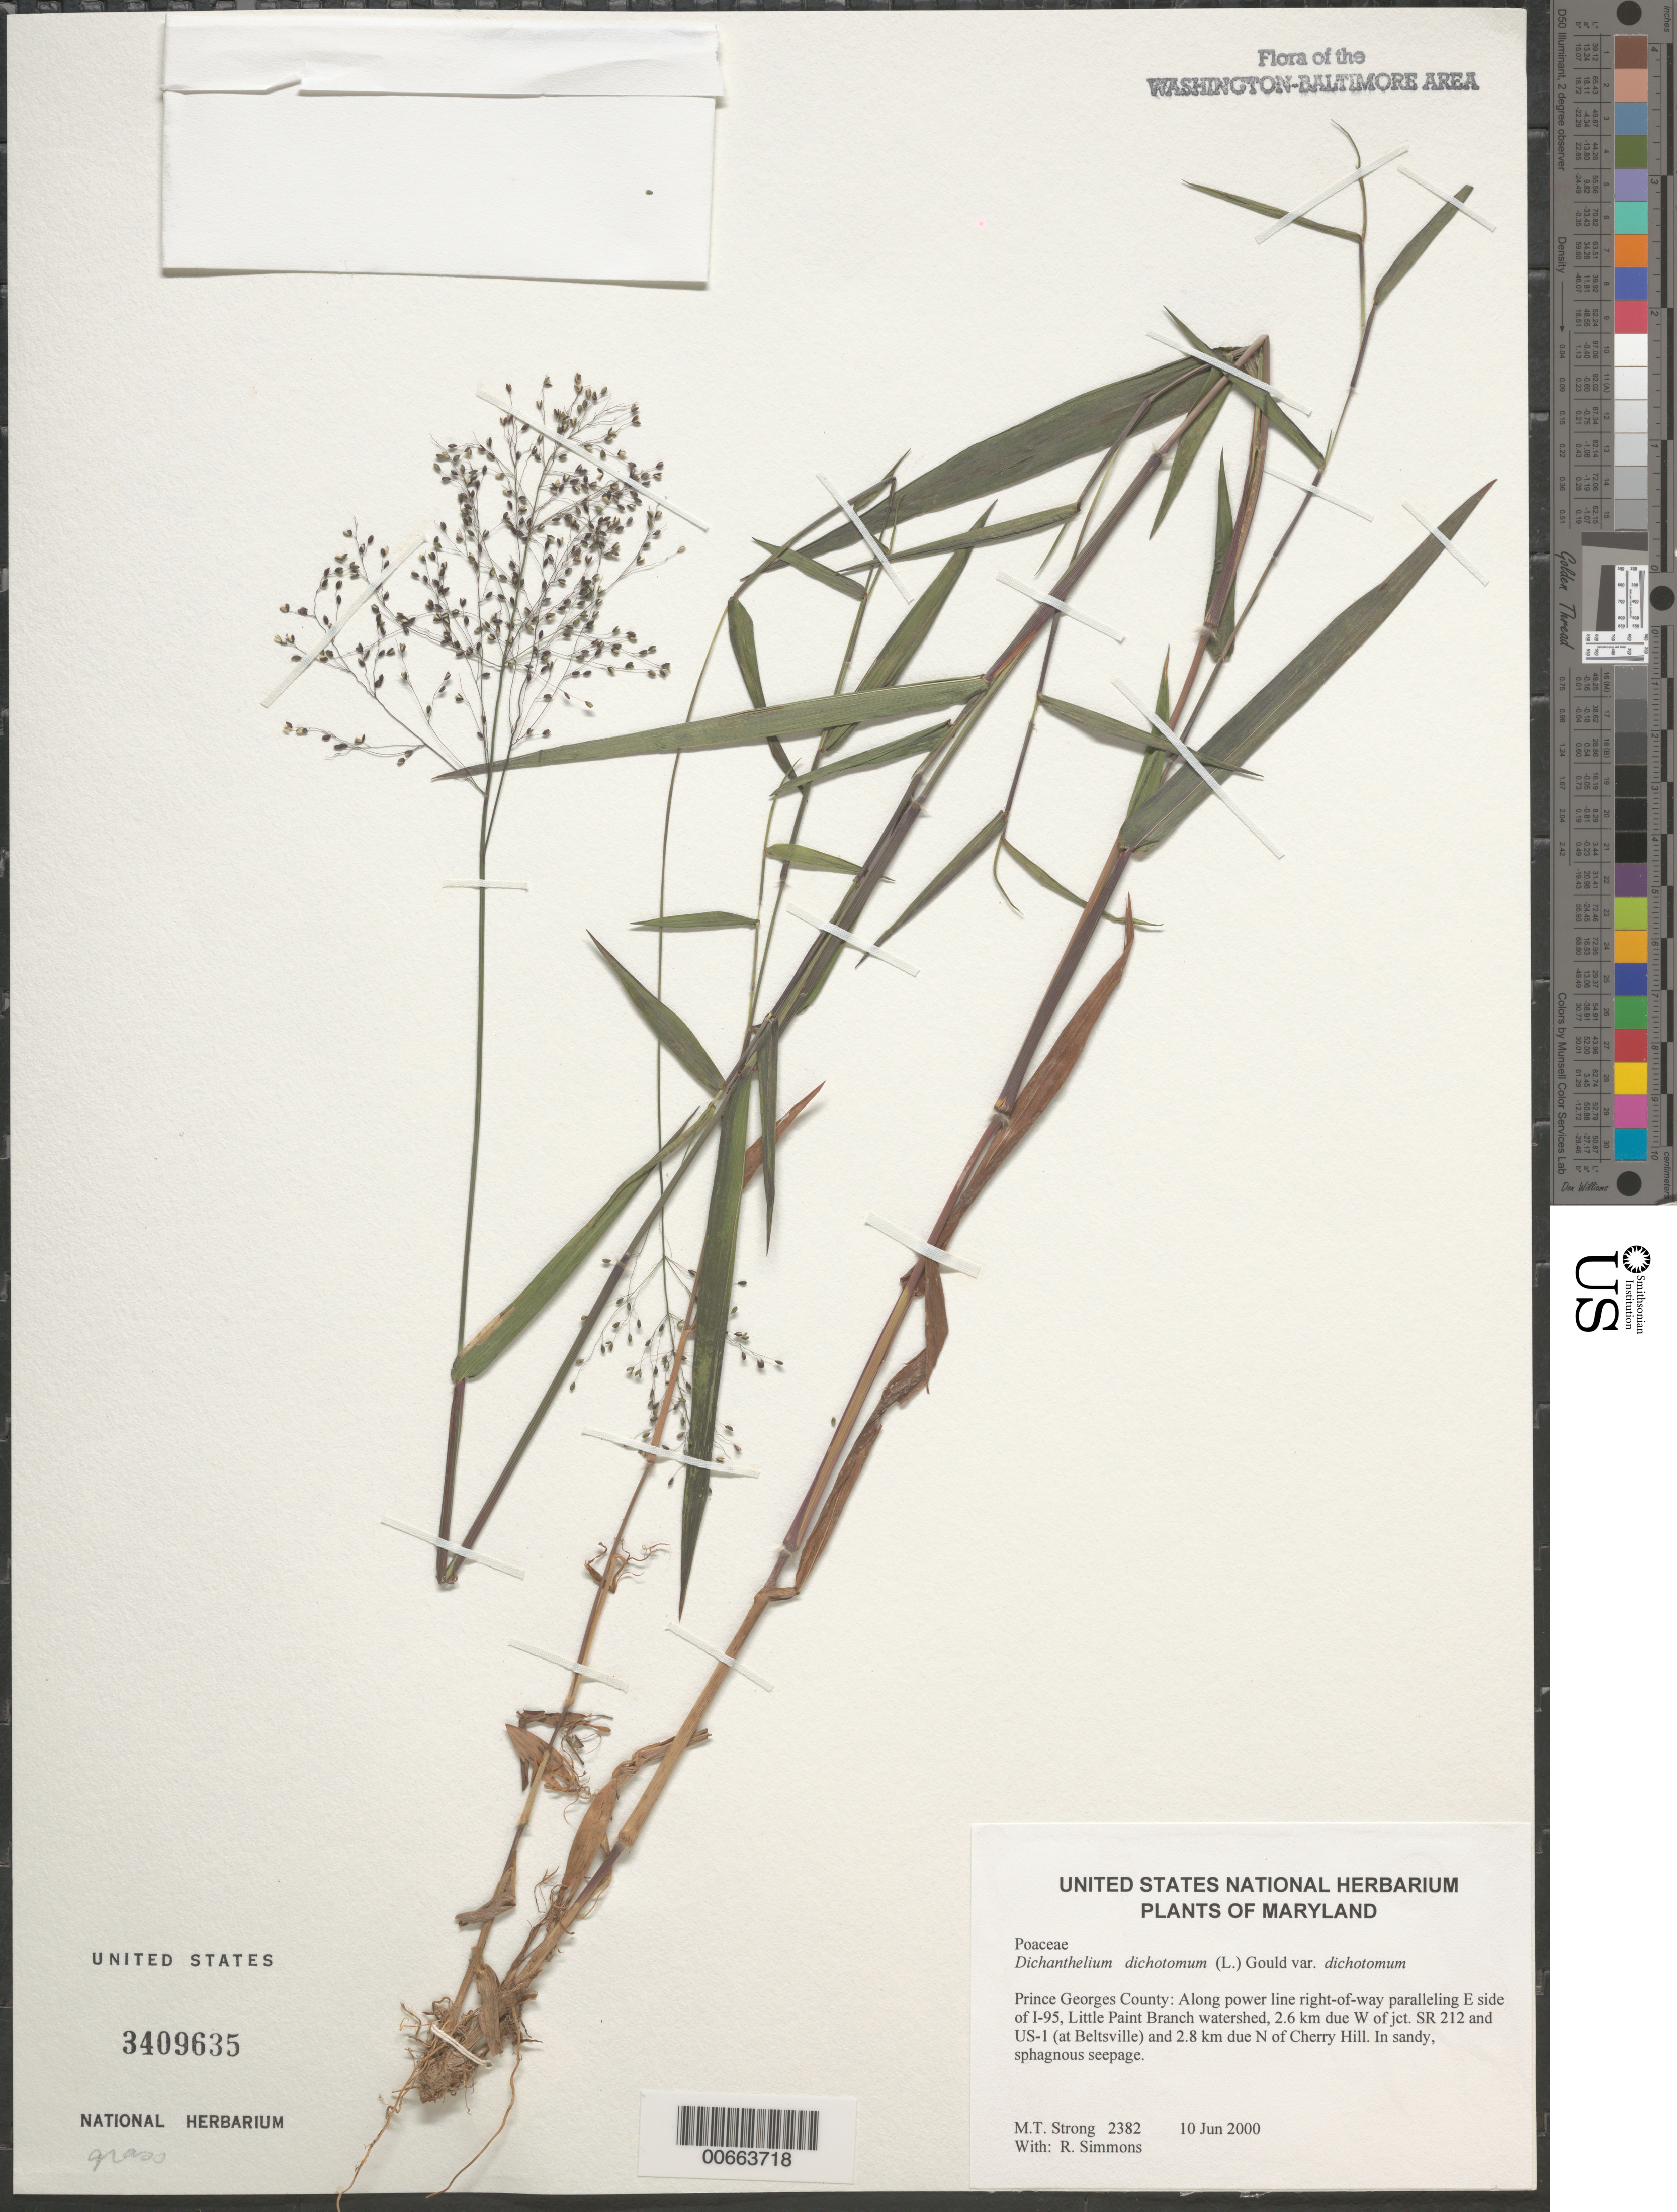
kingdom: Plantae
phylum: Tracheophyta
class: Liliopsida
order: Poales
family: Poaceae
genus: Dichanthelium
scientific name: Dichanthelium dichotomum var. dichotomum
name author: (L.) Gould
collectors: M. T. Strong & R. Simmons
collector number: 2382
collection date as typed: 10 Jun 2000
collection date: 2000-06-10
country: United States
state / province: Maryland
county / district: Prince George's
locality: Along power line right-of-way paralleling E side of I-95, Little Paint Branch watershed, 2.6 km due W of jct. SR 212 and US-1 (at Beltsville) and 2.8 km due N of Cherry Hill.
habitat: In sandy, sphagnous seepage.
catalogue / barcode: US 3409635